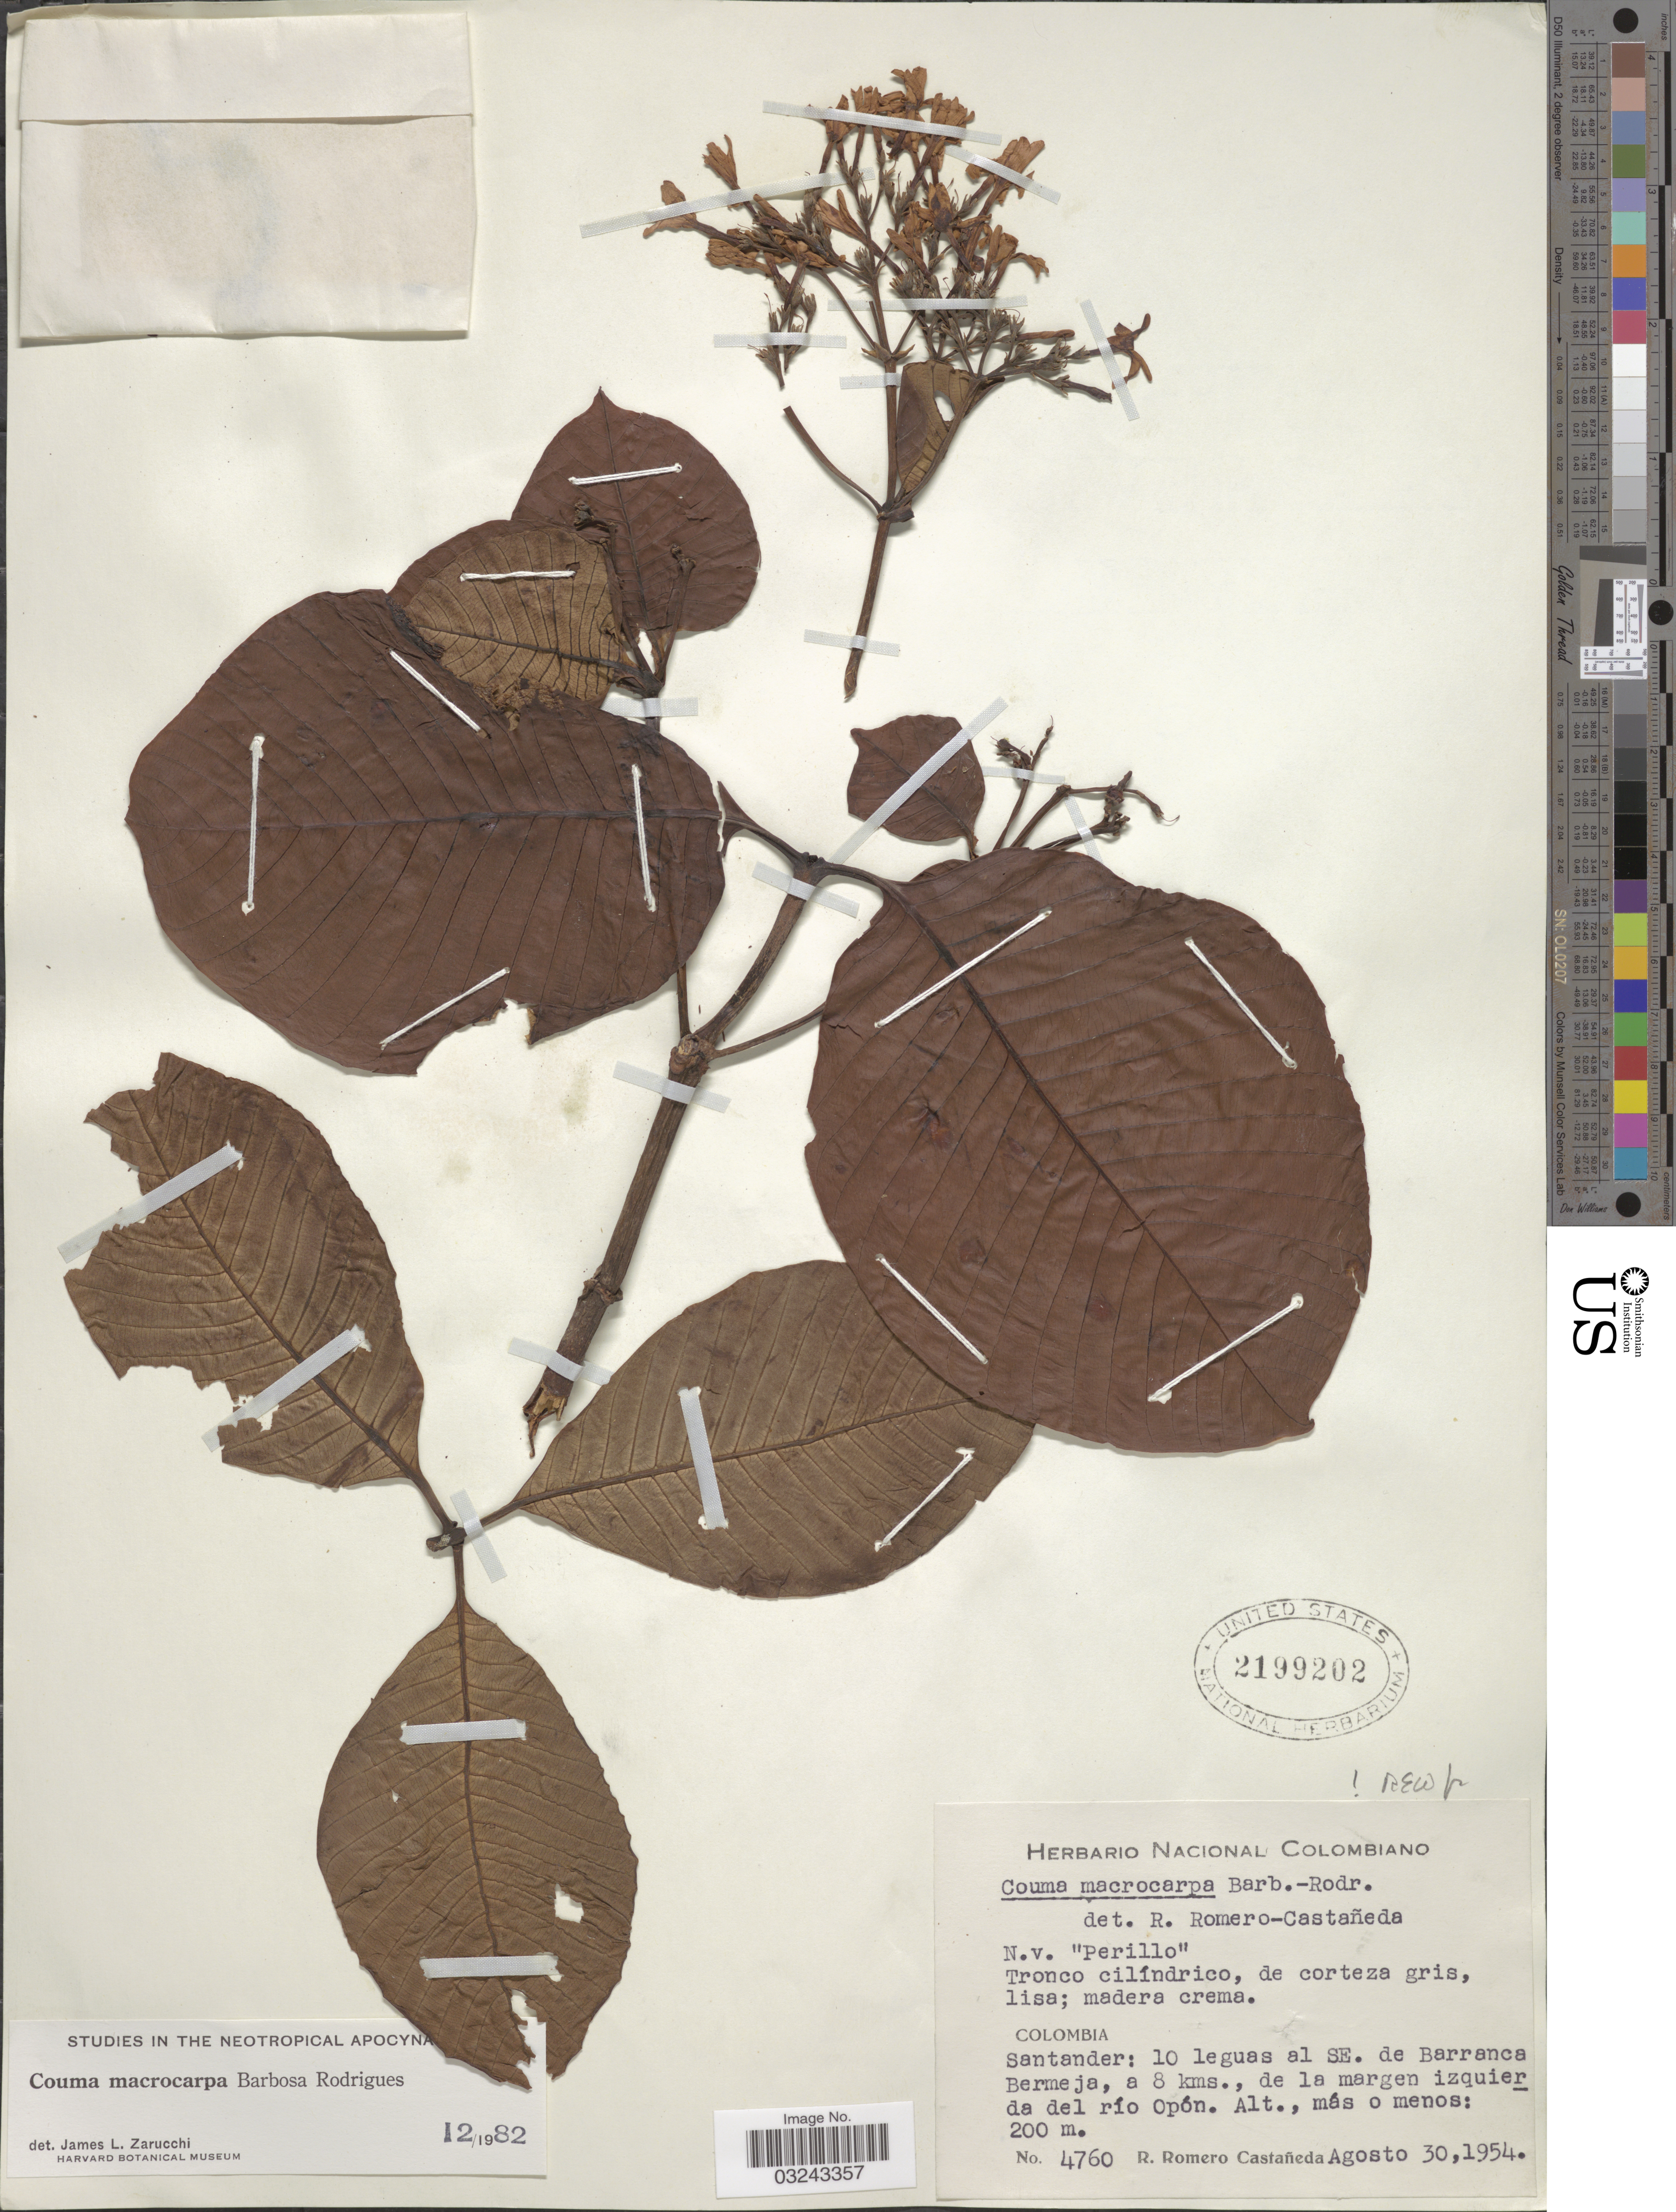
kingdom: Plantae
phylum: Tracheophyta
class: Magnoliopsida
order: Gentianales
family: Apocynaceae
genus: Couma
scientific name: Couma macrocarpa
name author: Barb. Rodr.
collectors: R. Romero Castañeda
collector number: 4760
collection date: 1954-08-30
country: Colombia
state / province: Santander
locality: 10 leguas al SE. de Barranca Bermeja, a 8 kms., de la margen izquierda del río Opón.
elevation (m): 200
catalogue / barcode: US 2199202